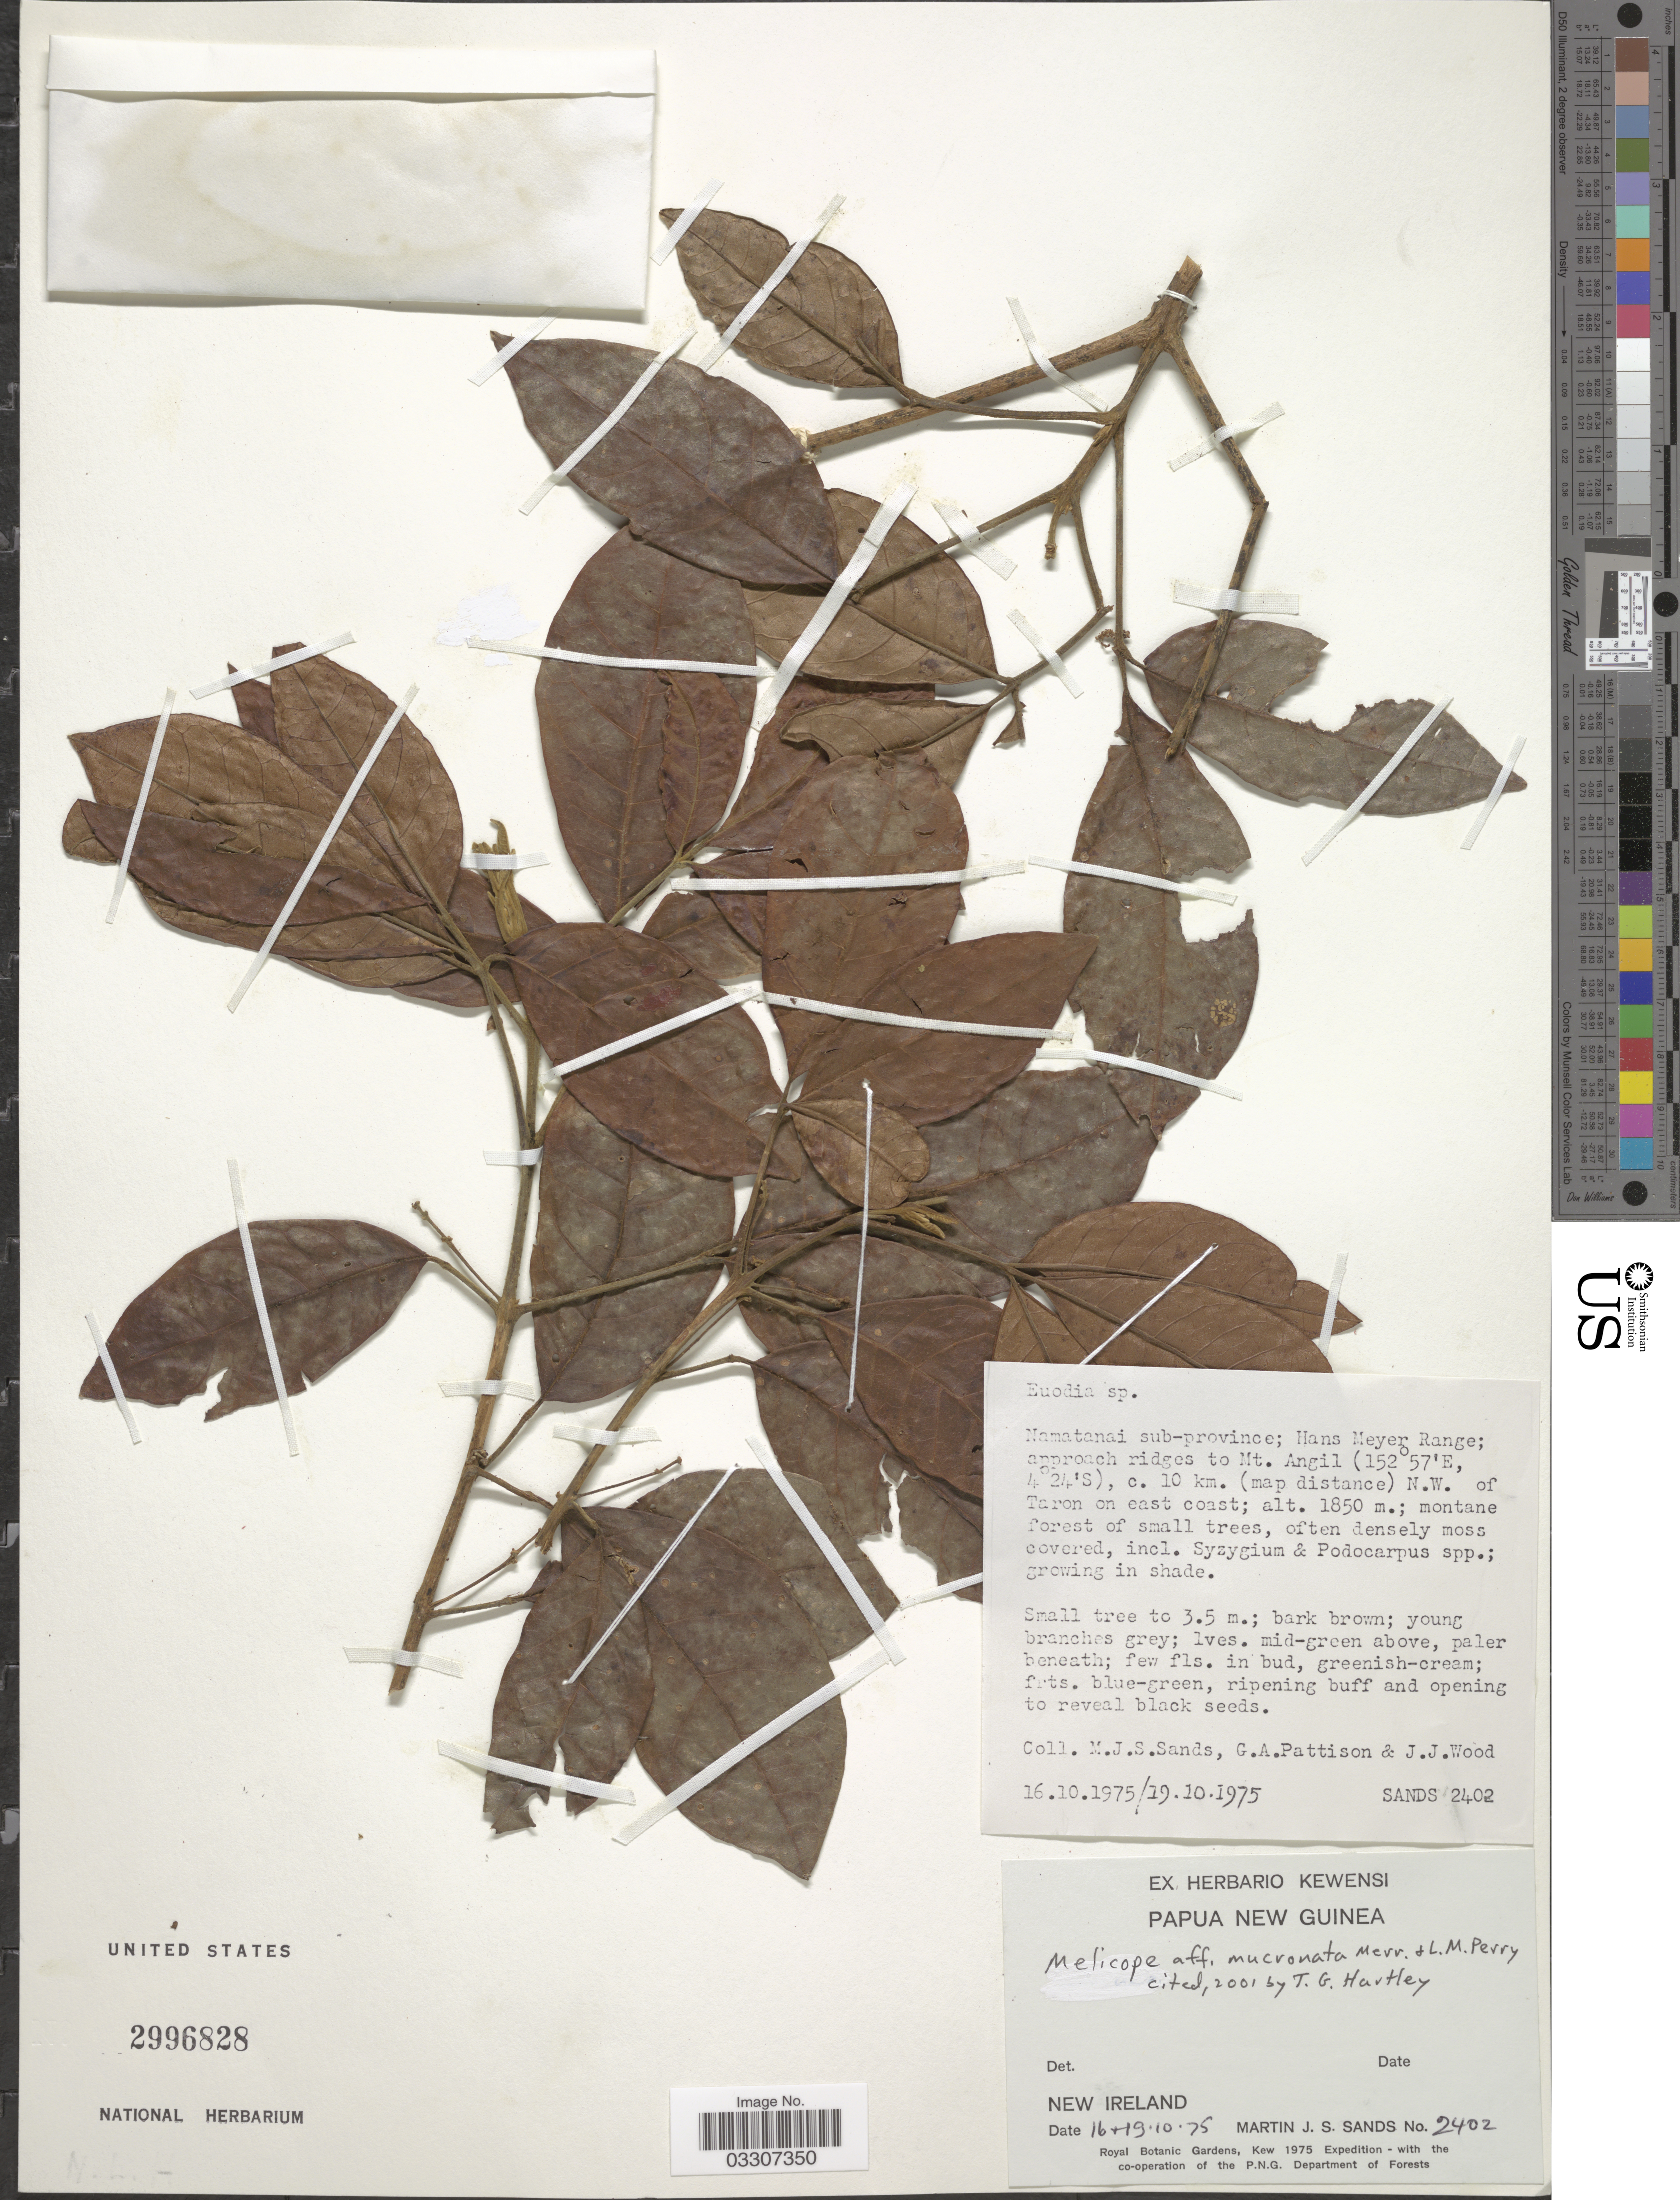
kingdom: Plantae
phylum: Tracheophyta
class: Magnoliopsida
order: Sapindales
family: Rutaceae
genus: Melicope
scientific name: Melicope mucronata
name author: Merr. & L.M. Perry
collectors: M. Sands, G. Pattison & J. Wood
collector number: SANDS 2402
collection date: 1975-10-16/1975-10-19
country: Papua New Guinea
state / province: New Ireland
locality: Namatanai sub-province; Hans Meyer Range; approach ridges to Mt. Angil, c. 10 km. (map distance) N. W. of Taron on east coast.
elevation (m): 1850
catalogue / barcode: US 2996828